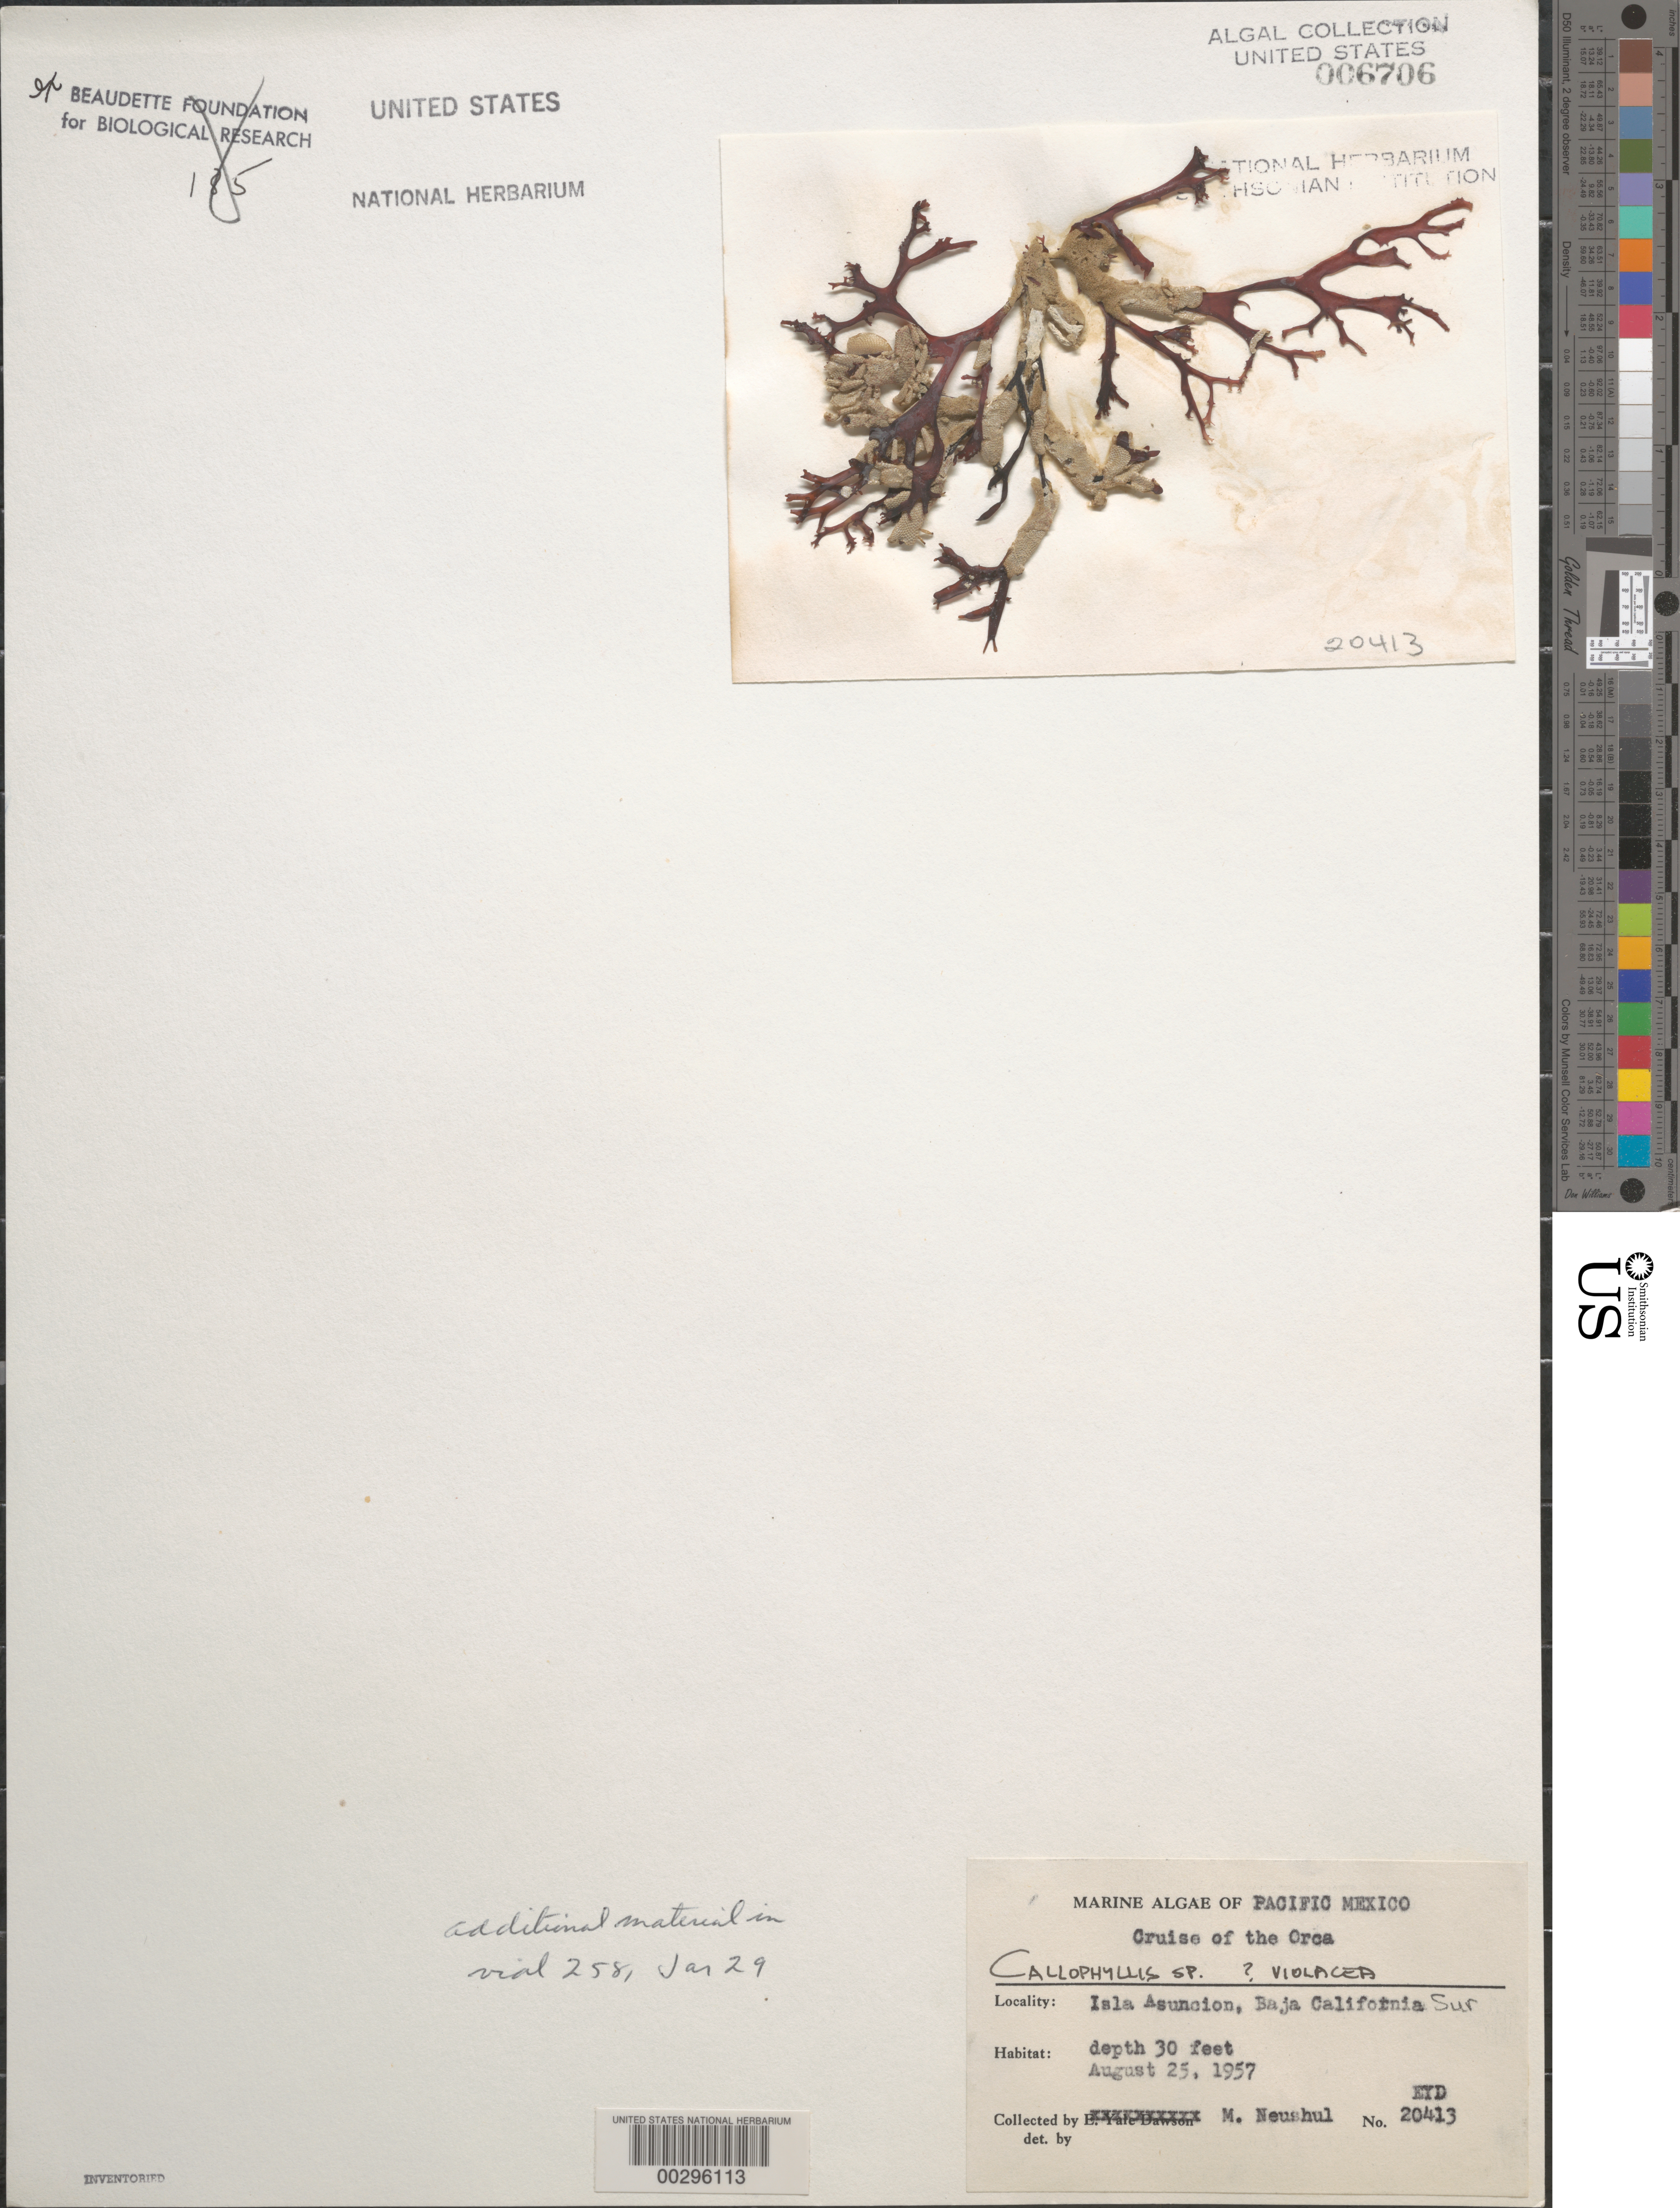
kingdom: Plantae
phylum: Rhodophyta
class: Florideophyceae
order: Gigartinales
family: Kallymeniaceae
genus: Callophyllis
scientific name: Callophyllis violacea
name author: J. Agardh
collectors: M. Neushul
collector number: EYD 20413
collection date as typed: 25 Aug 1957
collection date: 1957-08-25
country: Mexico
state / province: Baja California Sur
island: Isla Asuncion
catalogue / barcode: US 6706